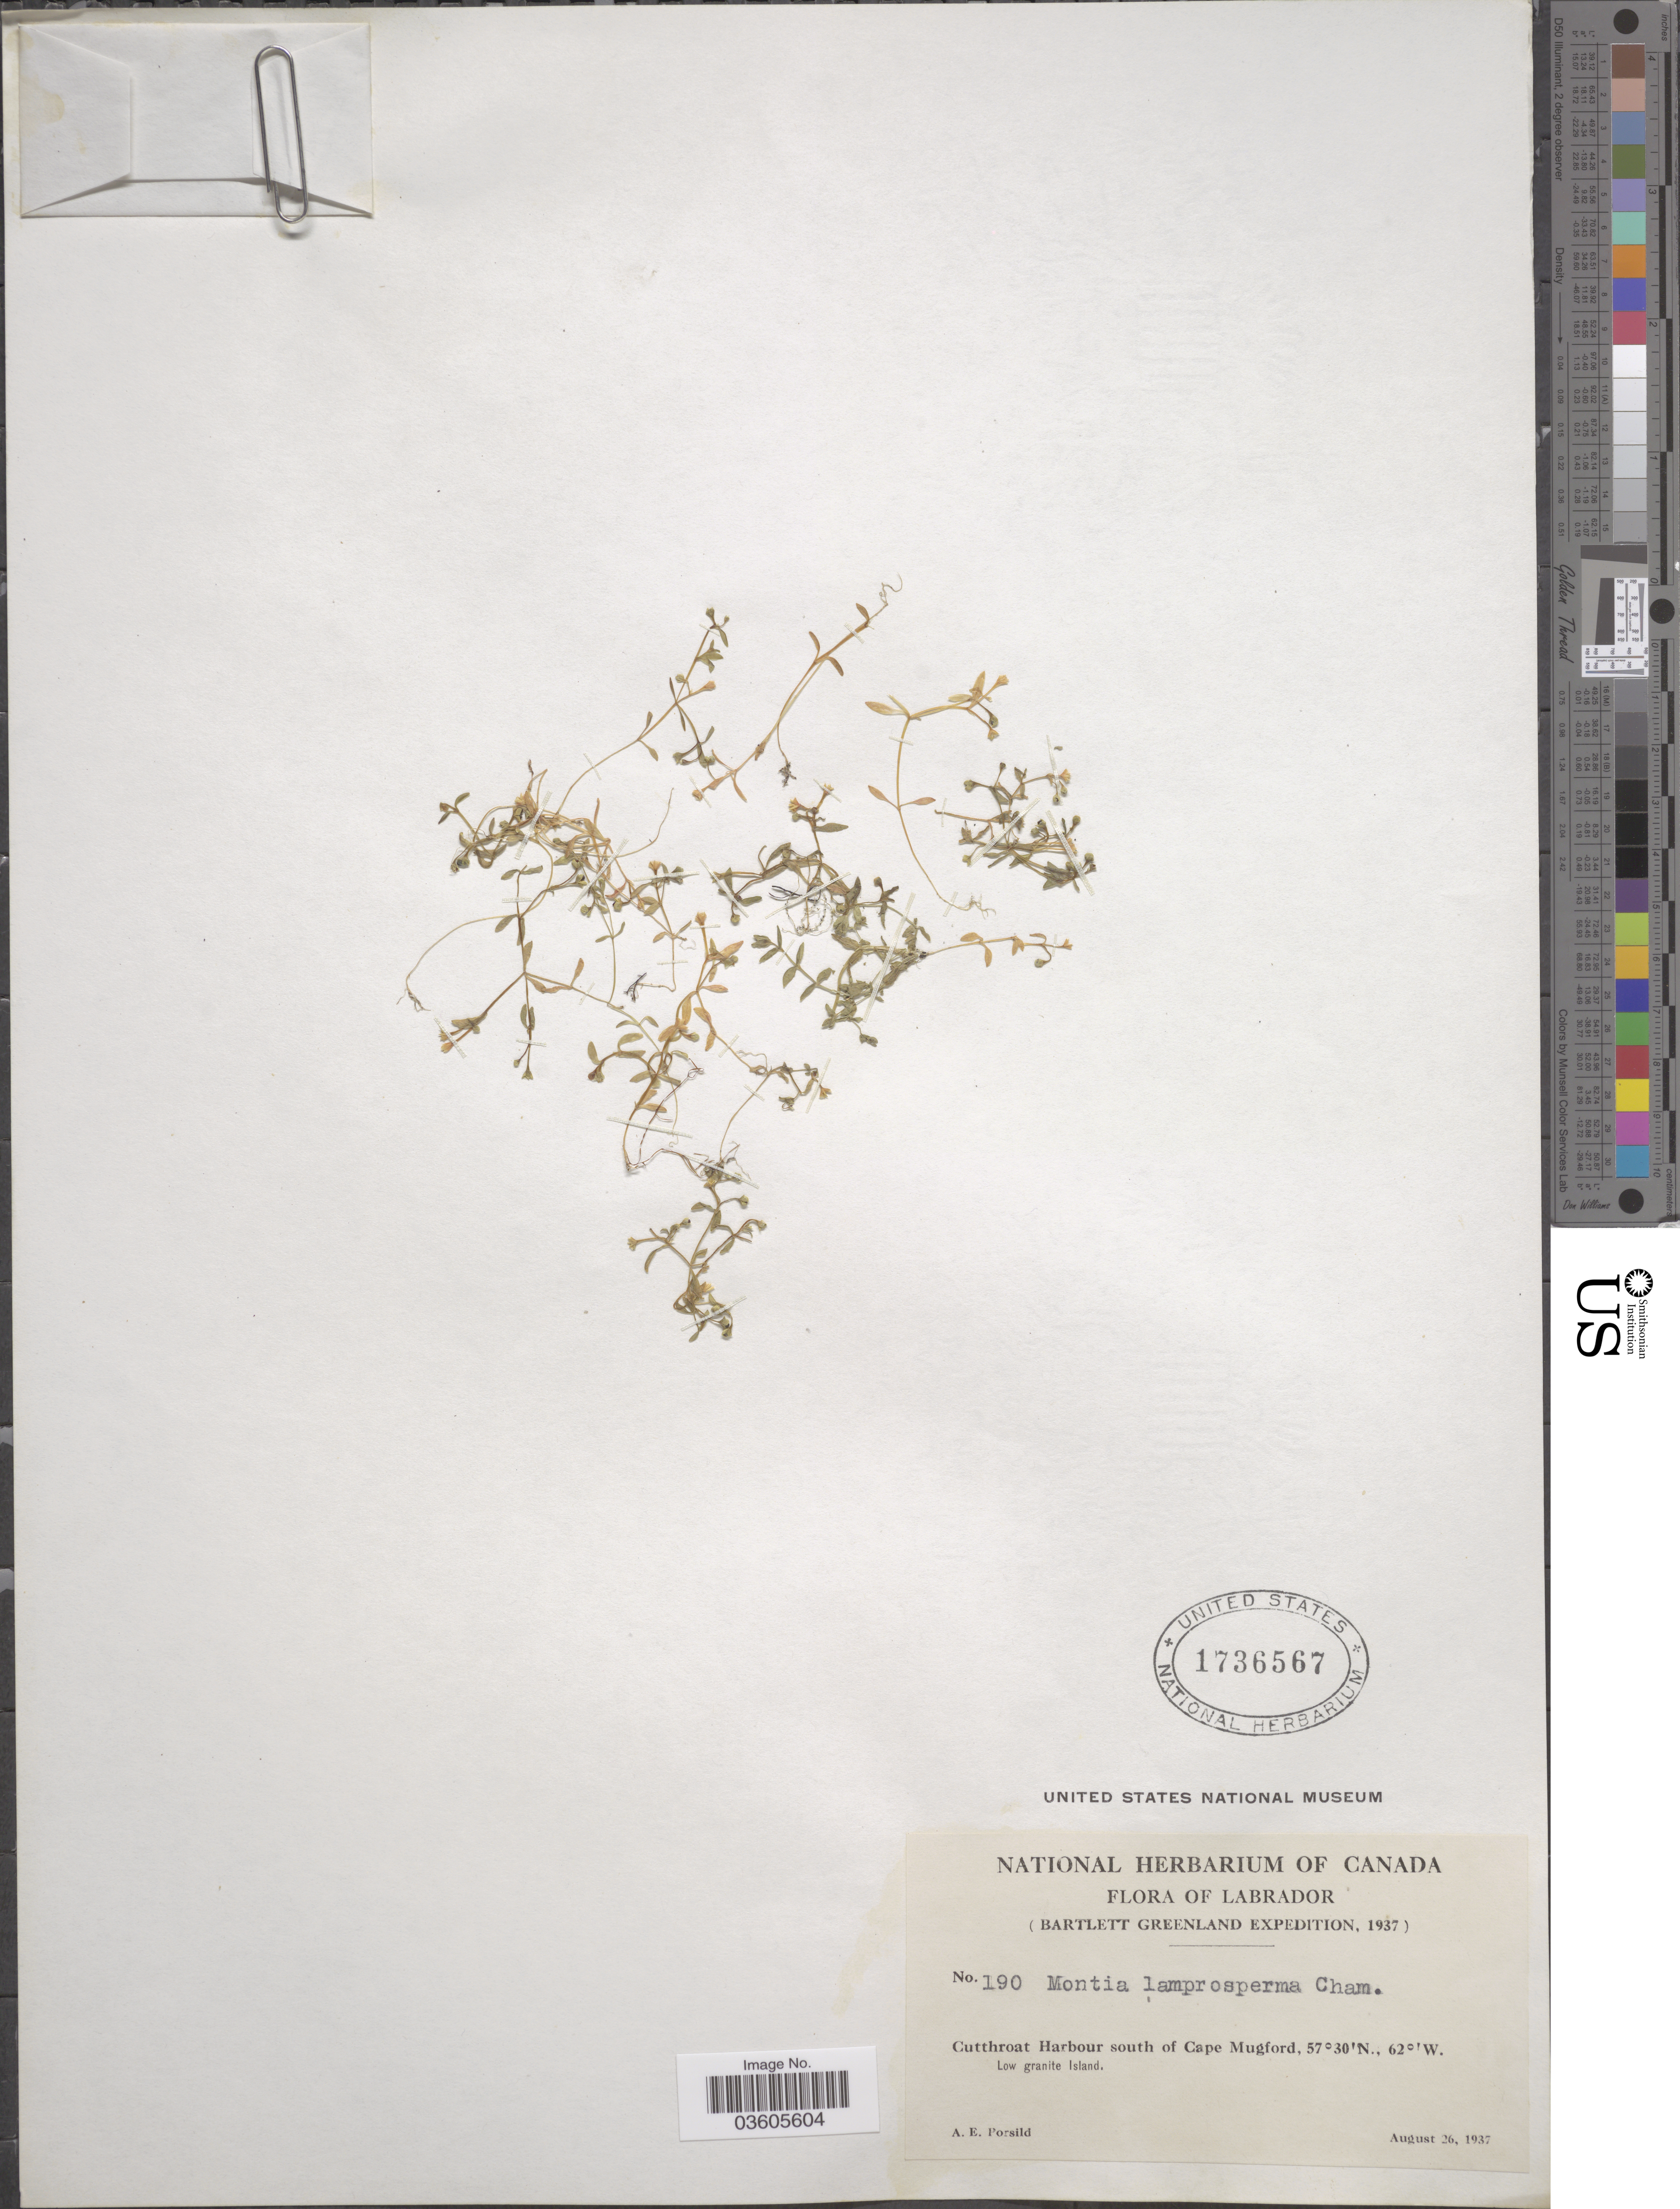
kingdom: Plantae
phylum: Tracheophyta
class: Magnoliopsida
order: Caryophyllales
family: Montiaceae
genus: Montia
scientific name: Montia lamprosperma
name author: Cham.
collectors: A. E. Porsild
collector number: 190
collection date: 1937-08-26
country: Canada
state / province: Newfoundland and Labrador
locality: Labrador. Cutthroat Harbour south of Cape Mugford. Low granite Island.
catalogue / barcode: US 1736567